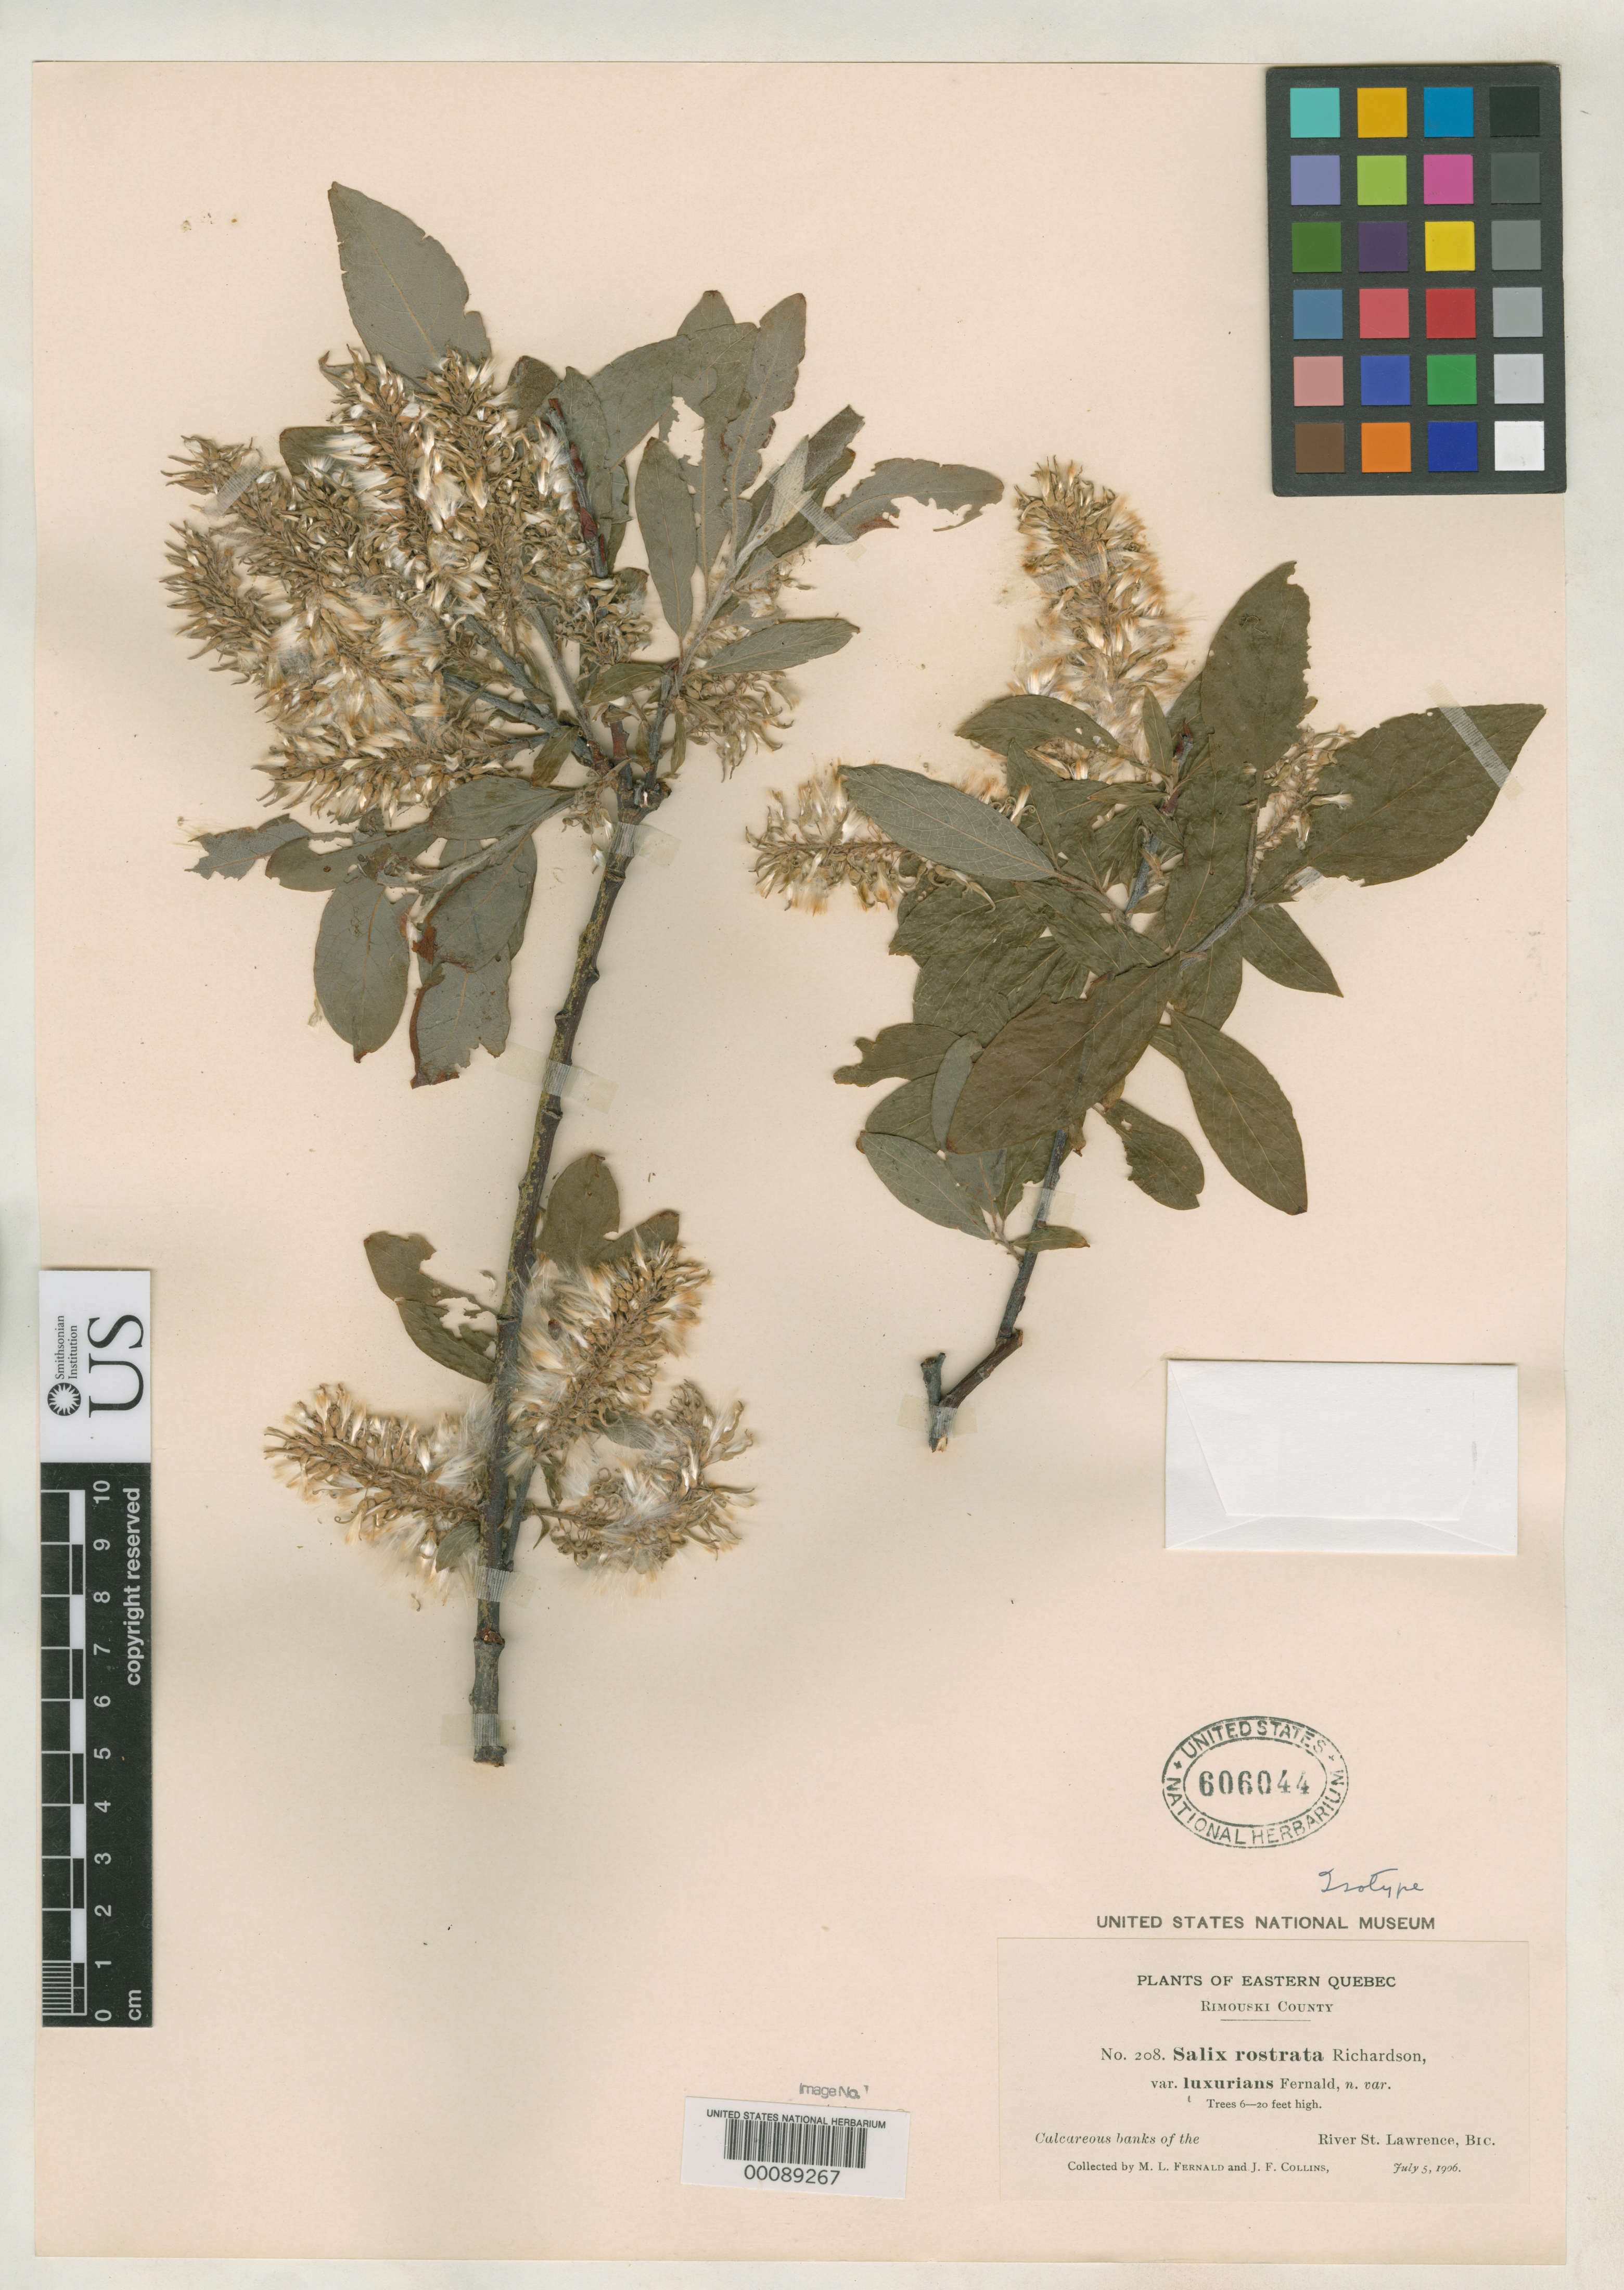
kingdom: Plantae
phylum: Tracheophyta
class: Magnoliopsida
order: Malpighiales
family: Salicaceae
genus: Salix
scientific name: Salix rostrata var. luxurians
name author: Fernald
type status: Isotype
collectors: M. L. Fernald & J. Collins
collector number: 208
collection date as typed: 05 Jul 1906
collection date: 1906-07-05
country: Canada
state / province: Quebec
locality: "river St. Lawrence, Bic."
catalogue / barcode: US 606044